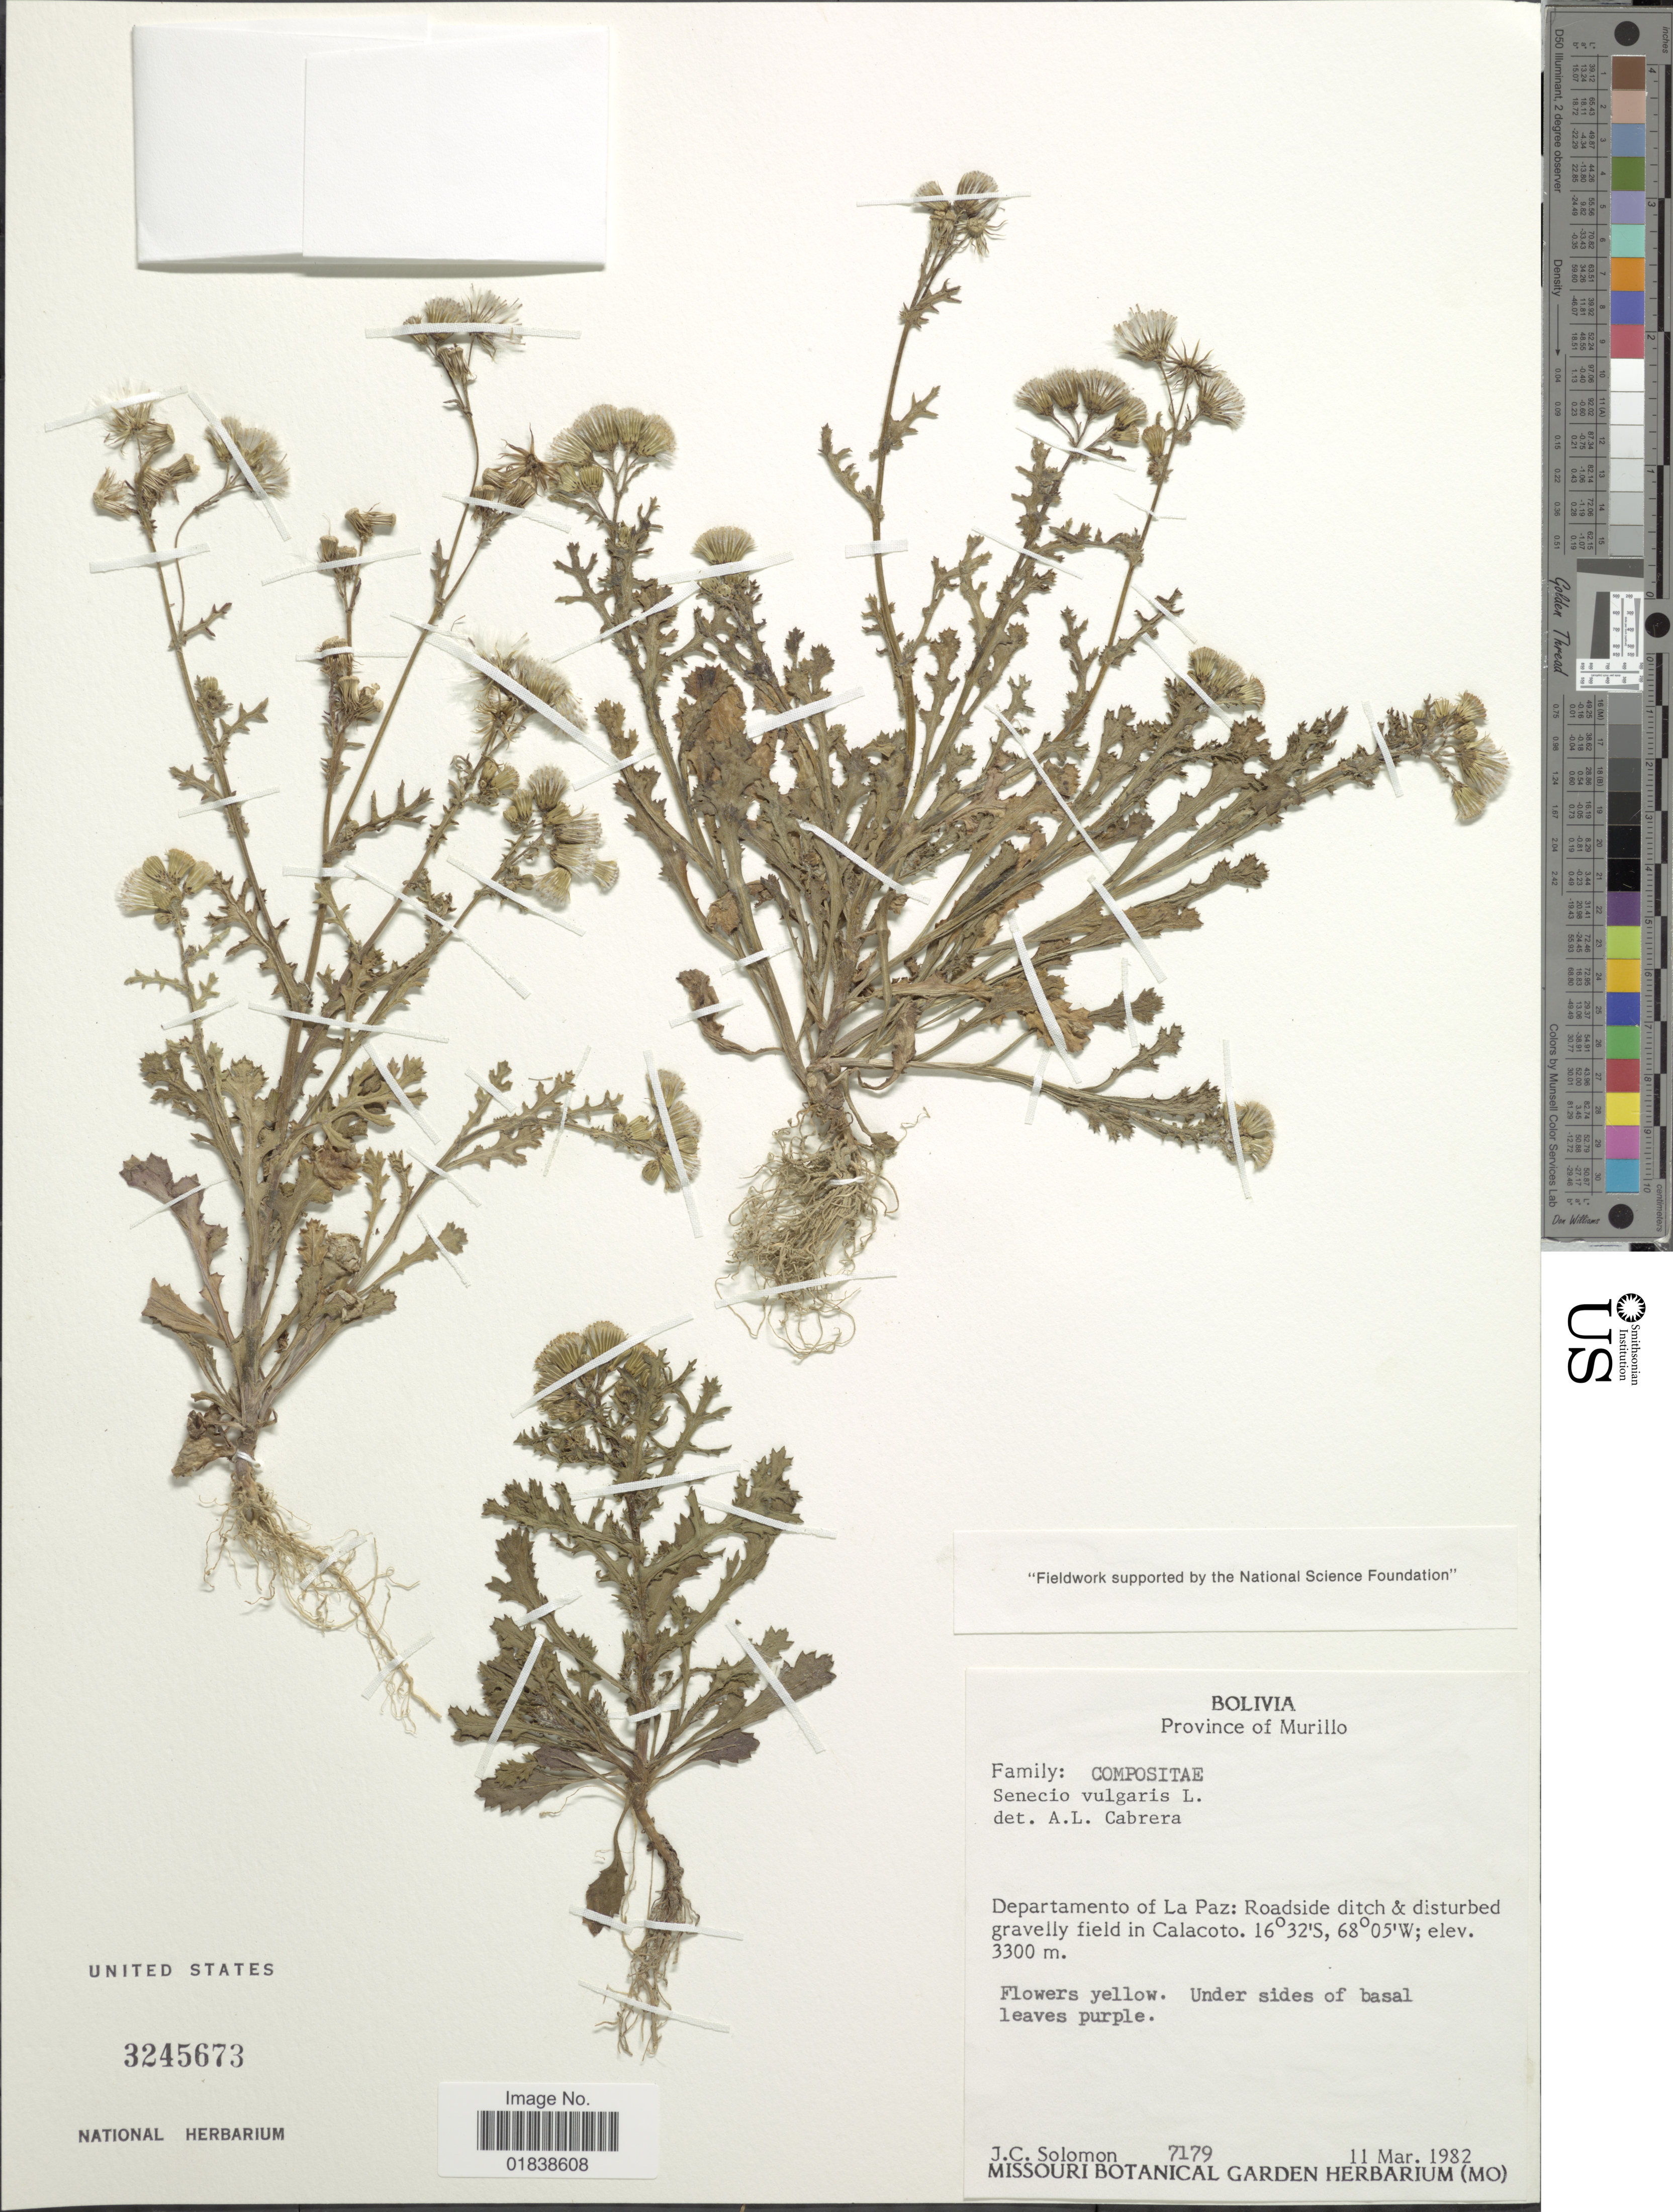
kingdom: Plantae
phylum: Tracheophyta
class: Magnoliopsida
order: Asterales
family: Asteraceae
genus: Senecio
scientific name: Senecio vulgaris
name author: L.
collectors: J. C. Solomon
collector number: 7179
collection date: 1982-03-11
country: Bolivia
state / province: La Paz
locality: Province of Murillo, Calacoto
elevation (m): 3300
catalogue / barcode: US 3245673